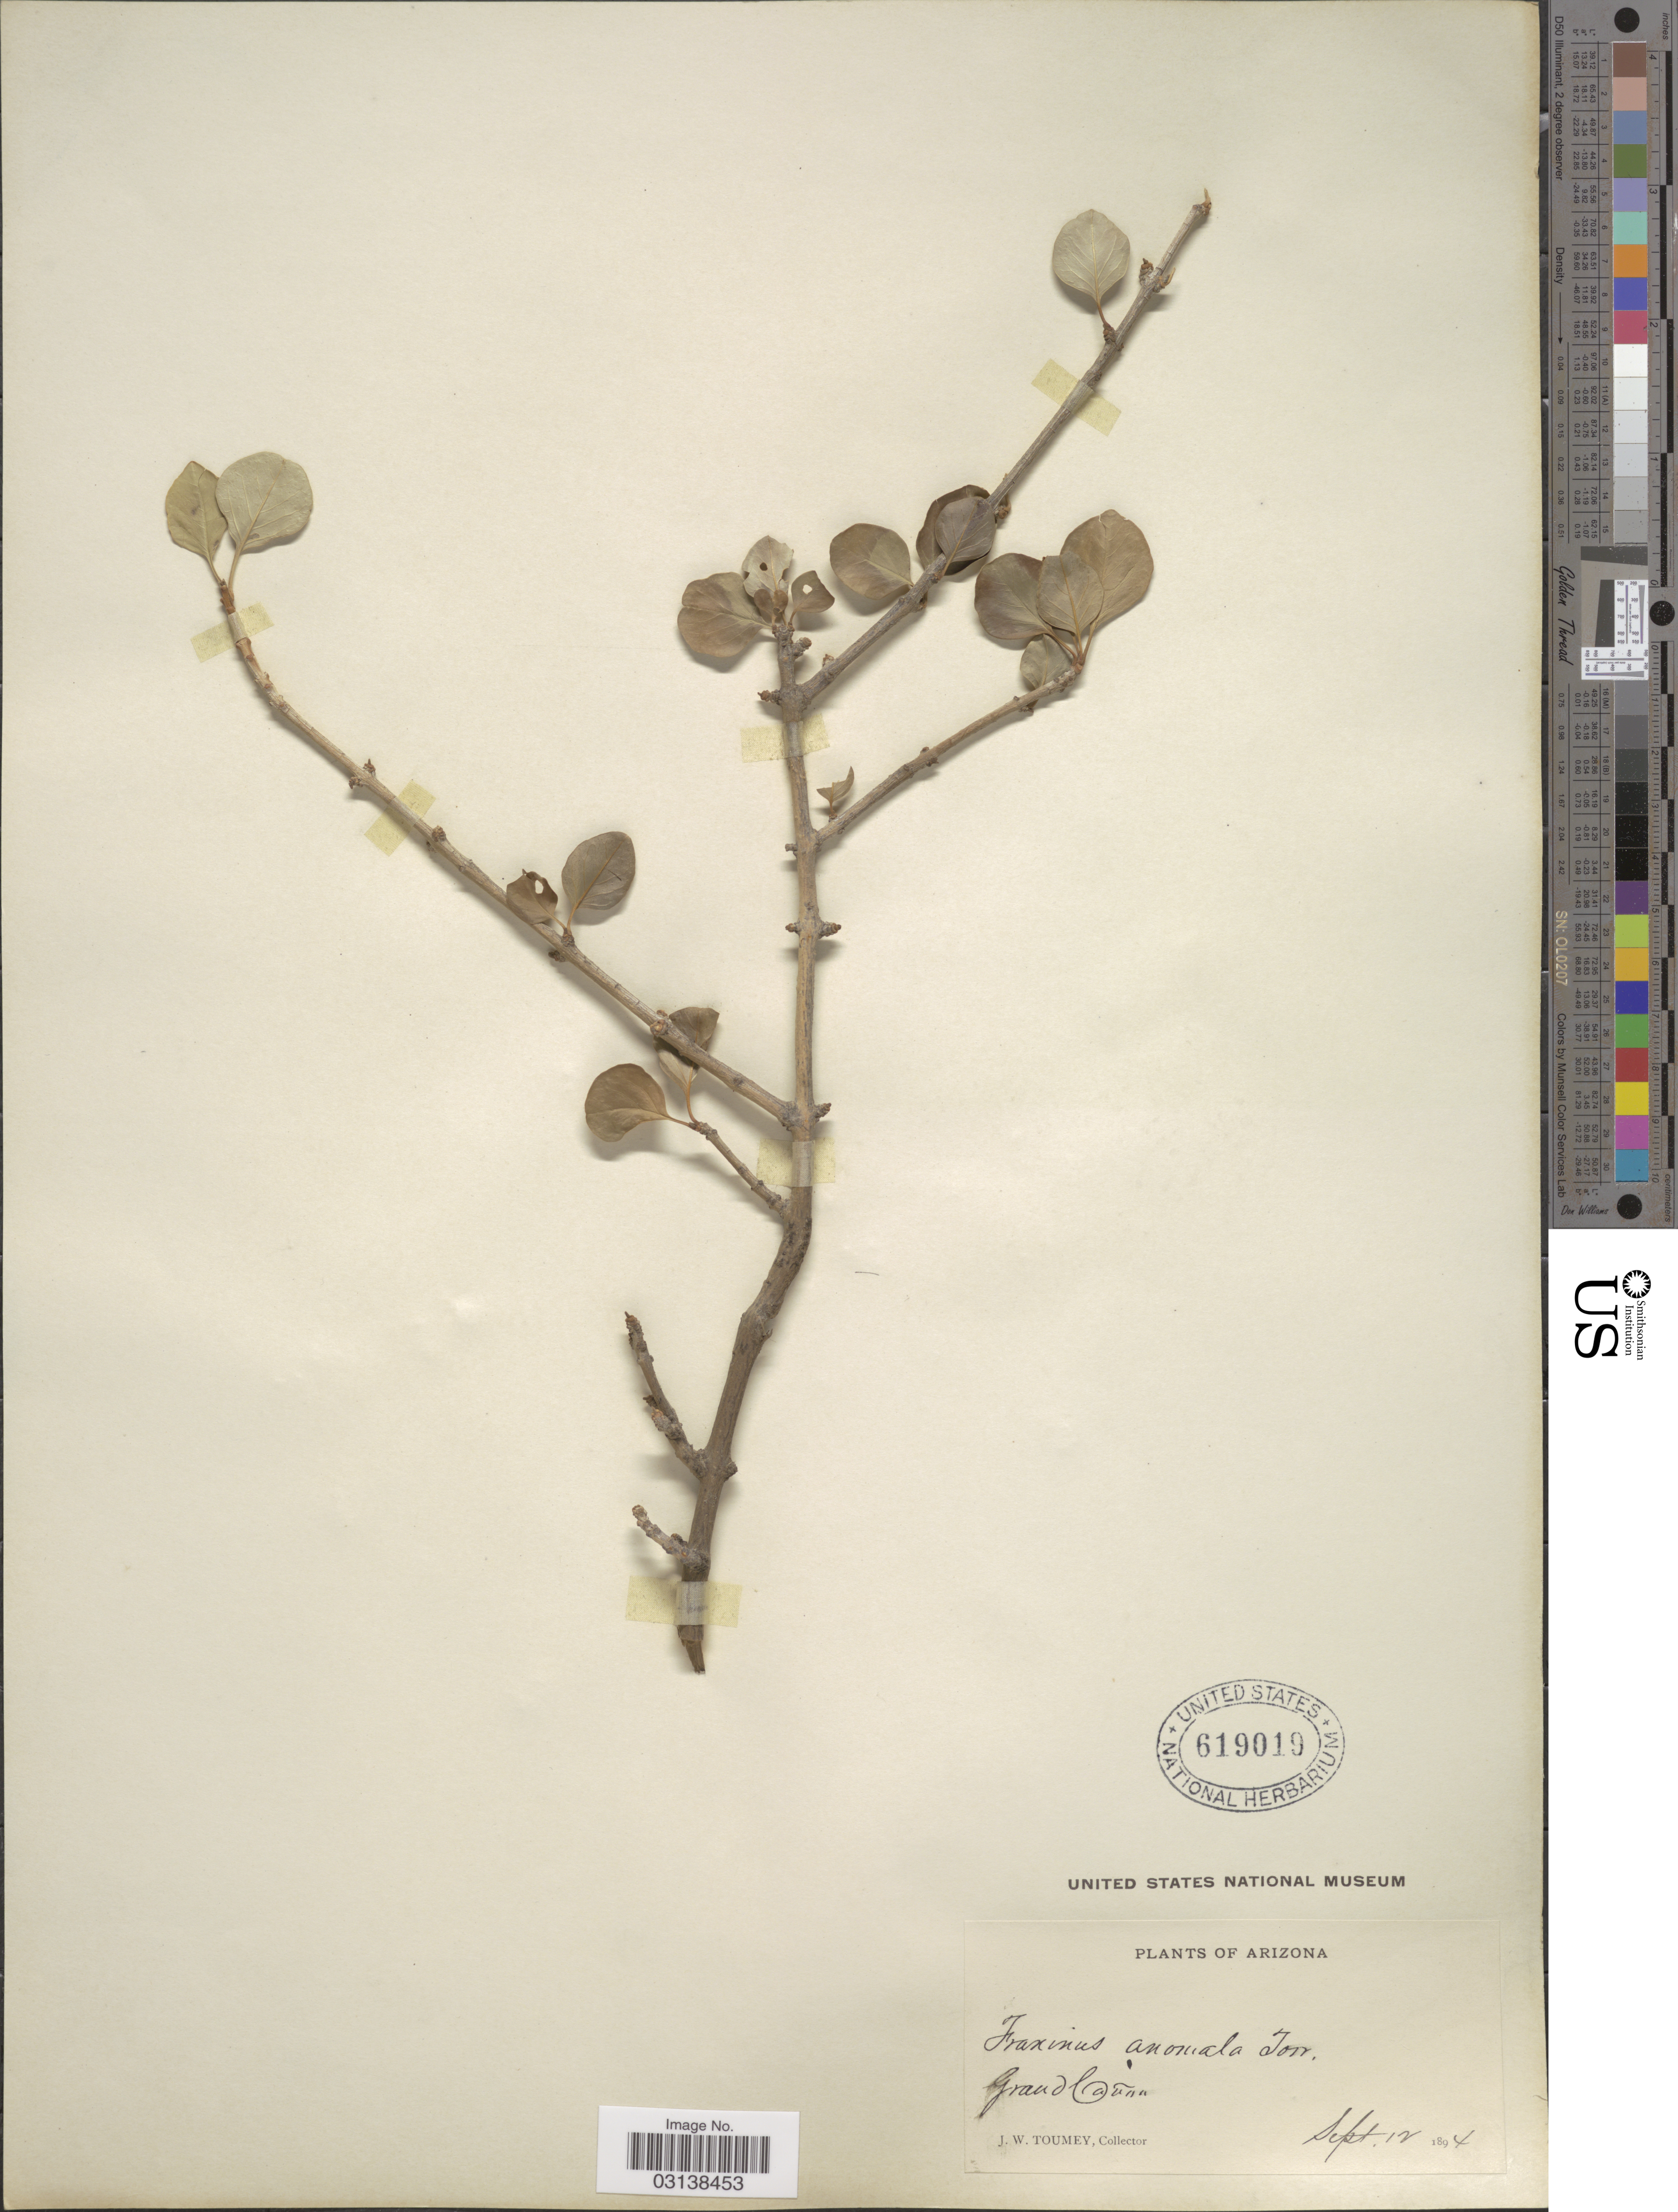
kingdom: Plantae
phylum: Tracheophyta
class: Magnoliopsida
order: Lamiales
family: Oleaceae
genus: Fraxinus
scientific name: Fraxinus anomala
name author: Torr. ex S. Watson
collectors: J. W. Toumey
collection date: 1894-09-12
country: United States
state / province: Arizona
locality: Grand Cañon.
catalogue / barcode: US 619019